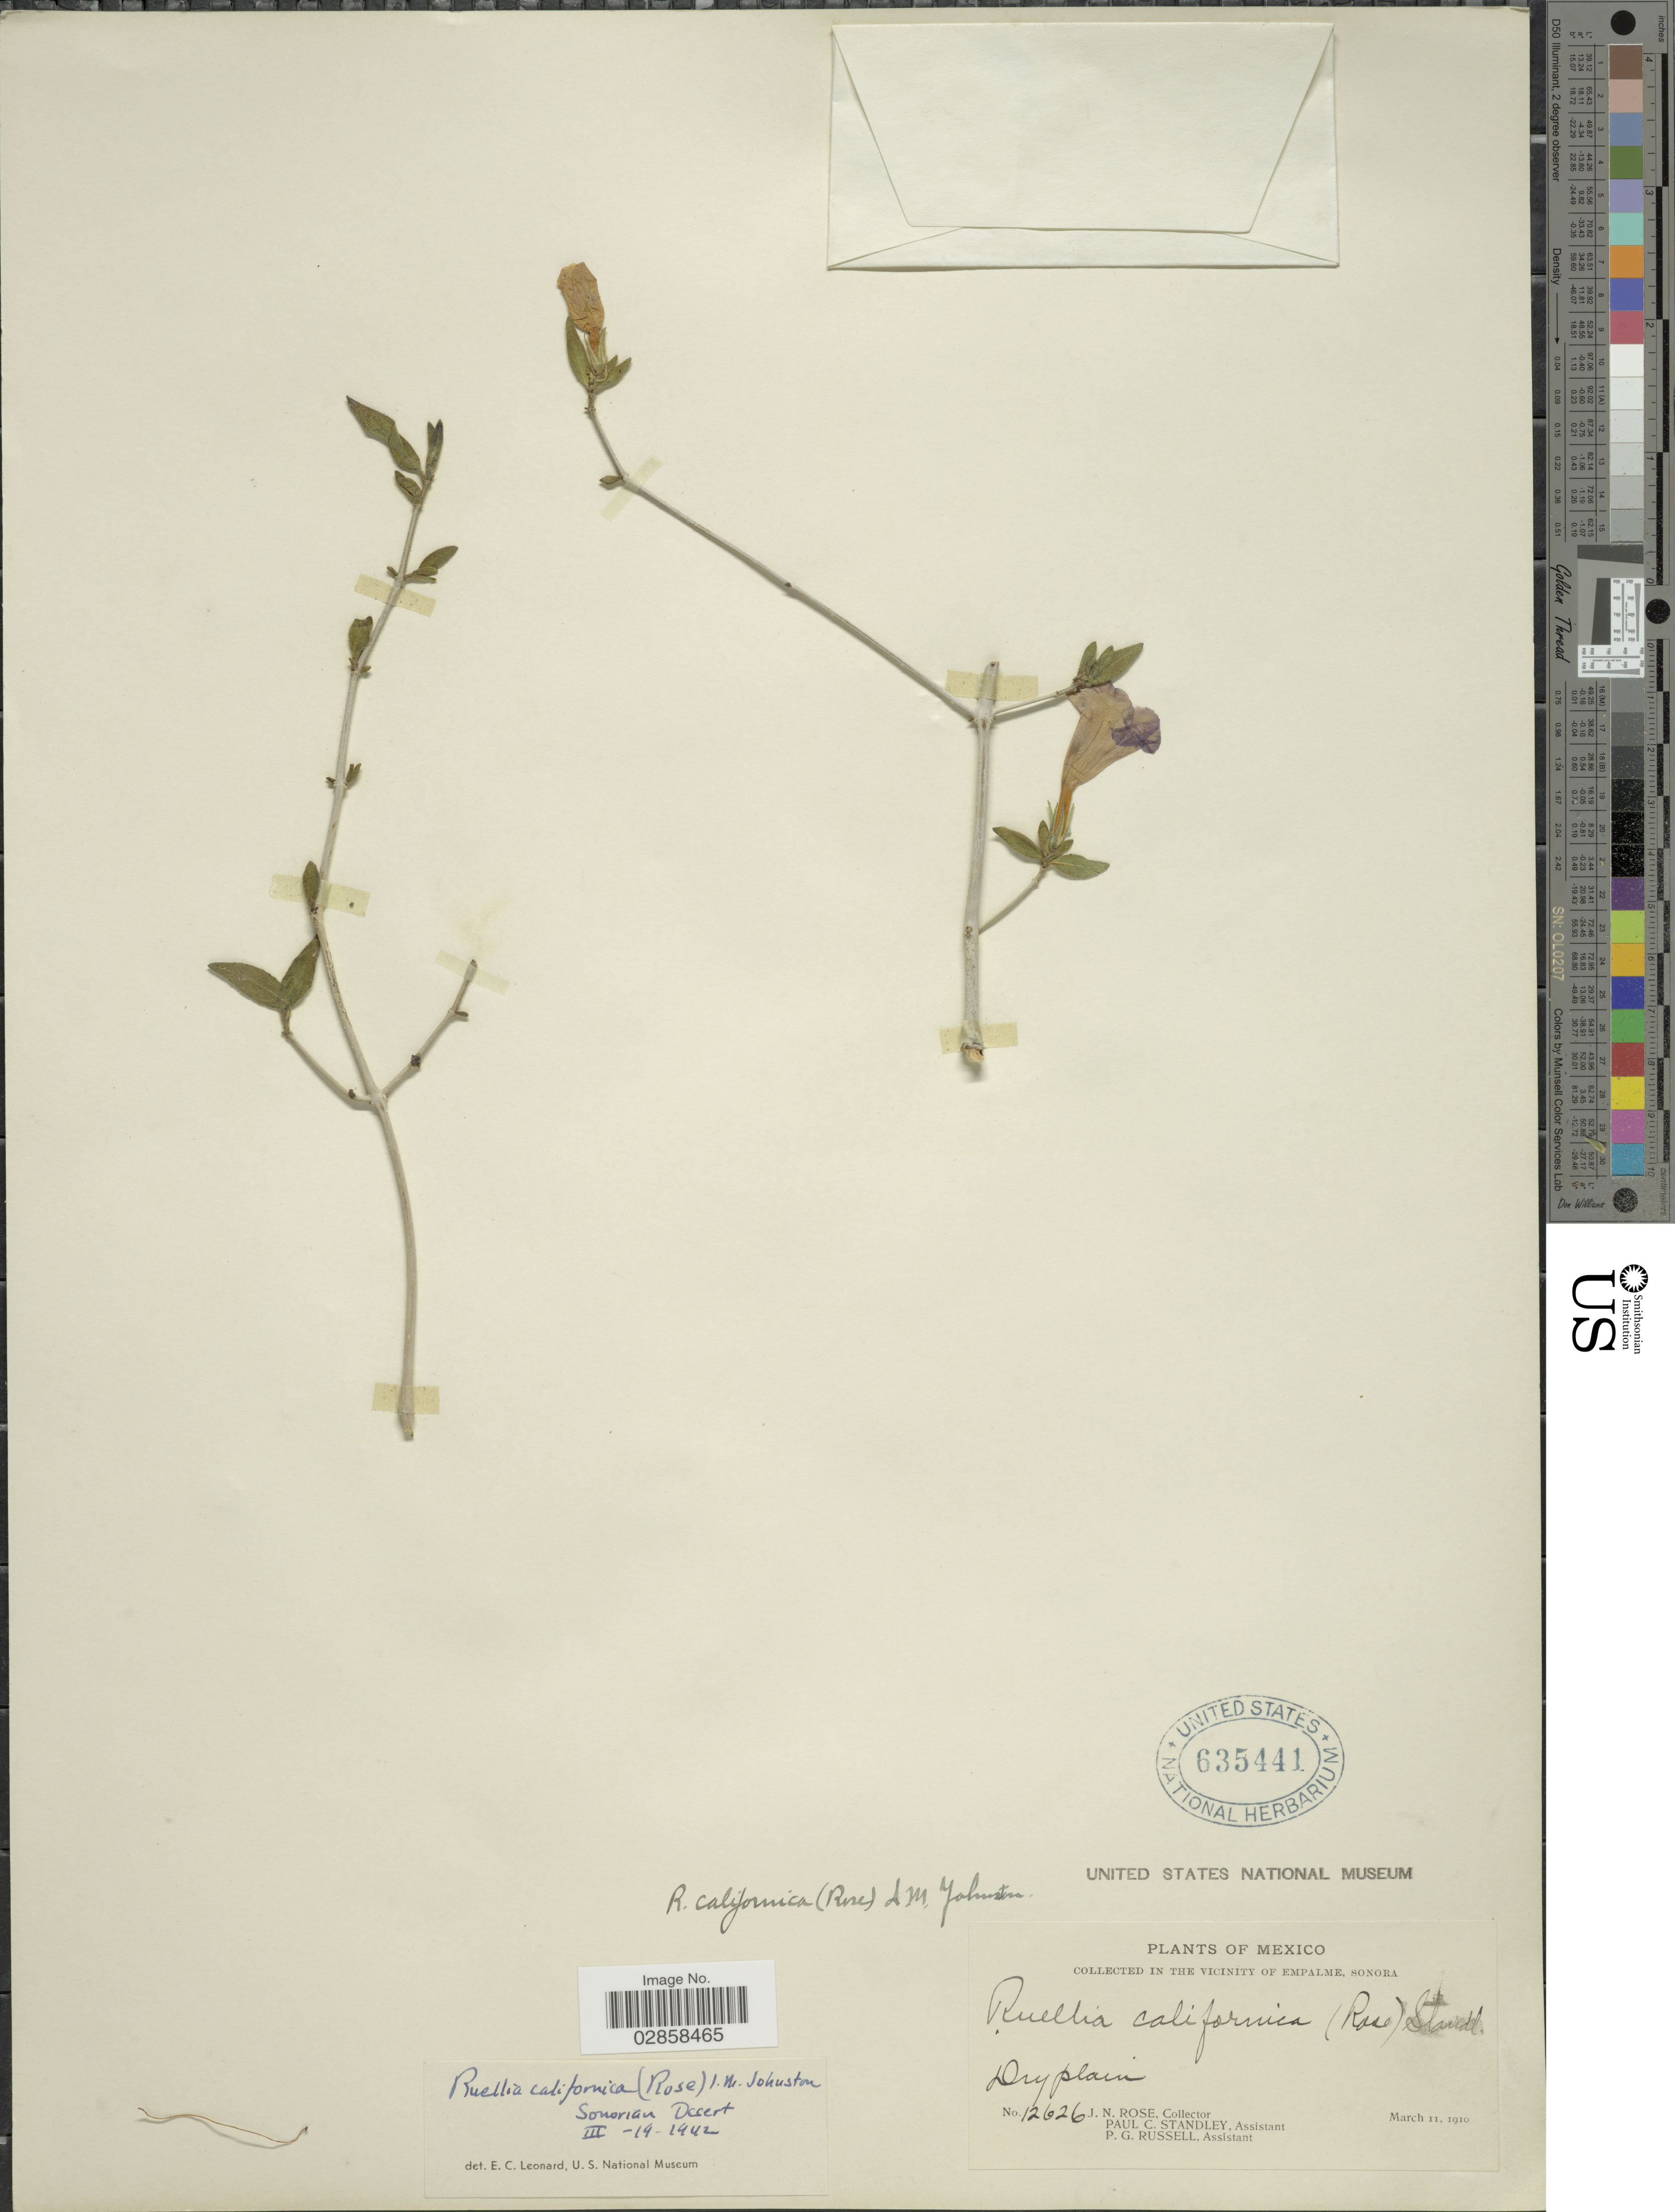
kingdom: Plantae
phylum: Tracheophyta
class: Magnoliopsida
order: Lamiales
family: Acanthaceae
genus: Ruellia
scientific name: Ruellia californica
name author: (Rose) I.M. Johnst.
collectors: J. N. Rose, P. C. Standley & P. G. Russell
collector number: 12626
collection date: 1910-03-11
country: Mexico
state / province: Sonora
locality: In the vicinity of Empalme.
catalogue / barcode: US 635441